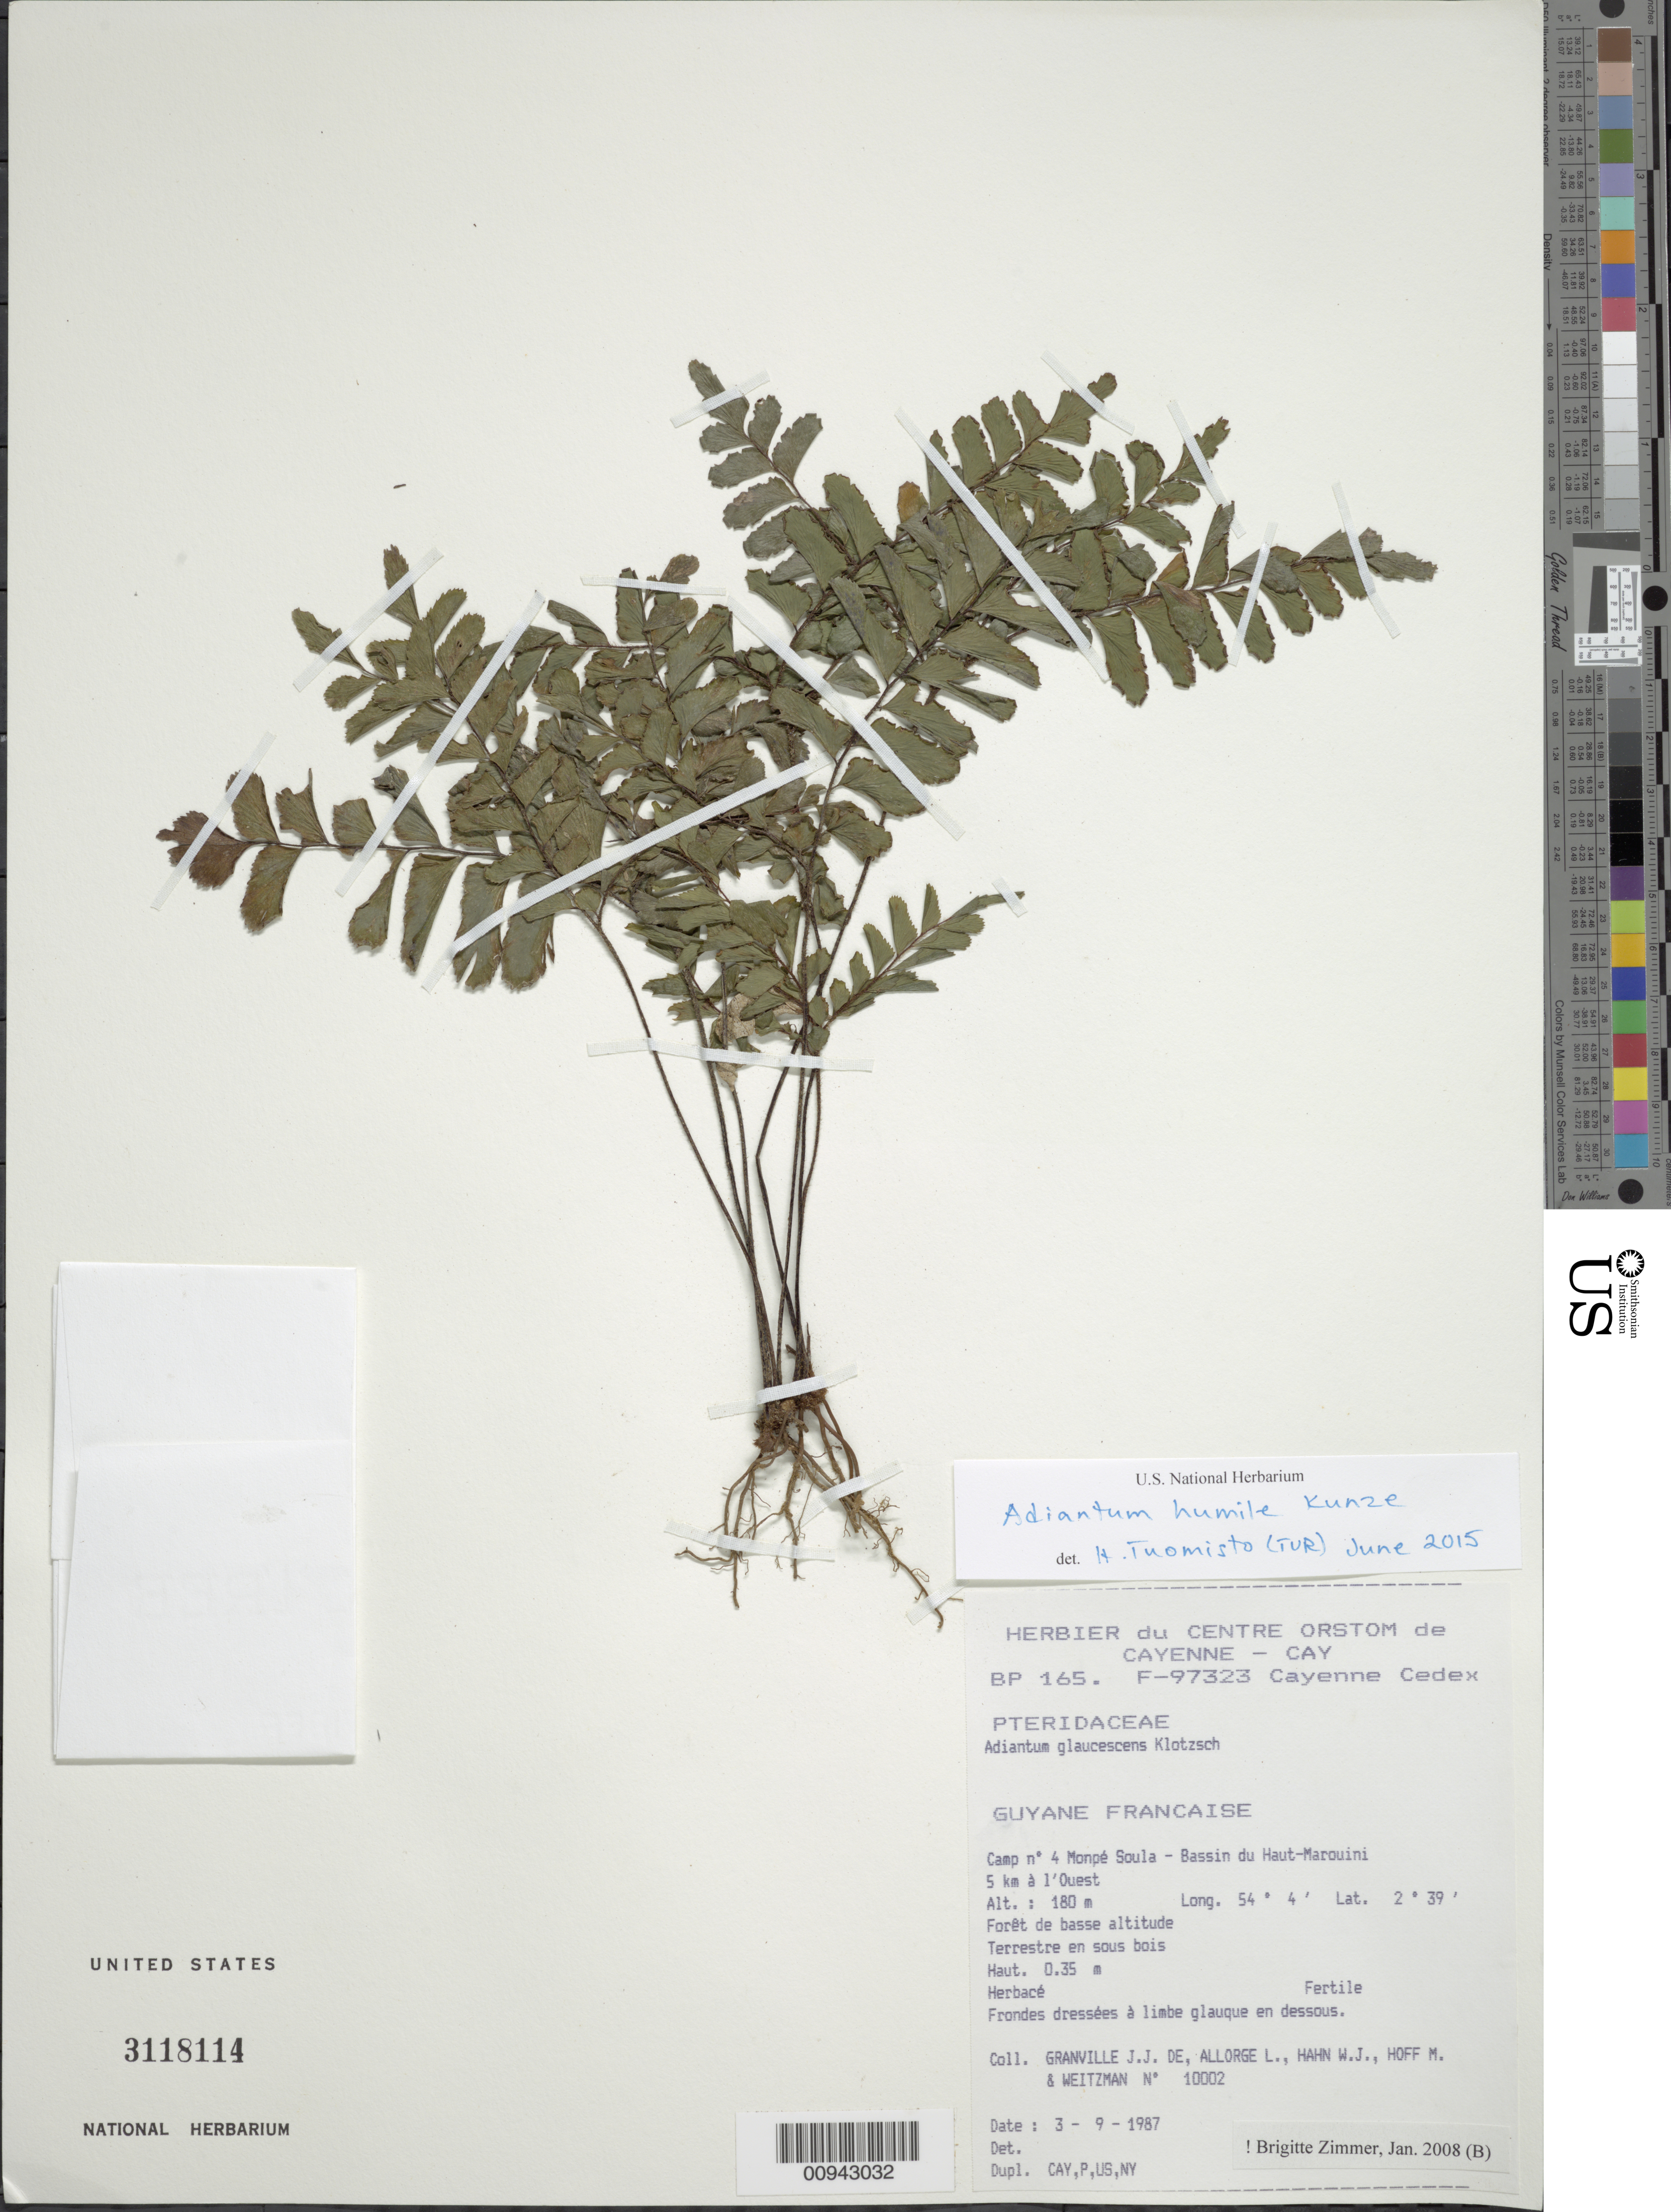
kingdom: Plantae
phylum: Tracheophyta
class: Polypodiopsida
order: Polypodiales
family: Pteridaceae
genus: Adiantum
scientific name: Adiantum humile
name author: Kunze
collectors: J.-J. de Granville, L. Allorge, W. J. Hahn, M. Hoff & A. L. Weitzman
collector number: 10002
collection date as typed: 3-Sep-87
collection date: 1987-09-03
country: French Guiana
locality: Bassin du Haut Marouini, Camp noº4, Monpé Soula, 5 km a l'Ouest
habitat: Foret de basse altitude; terrestre en sous bois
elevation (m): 180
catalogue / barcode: US 3118114